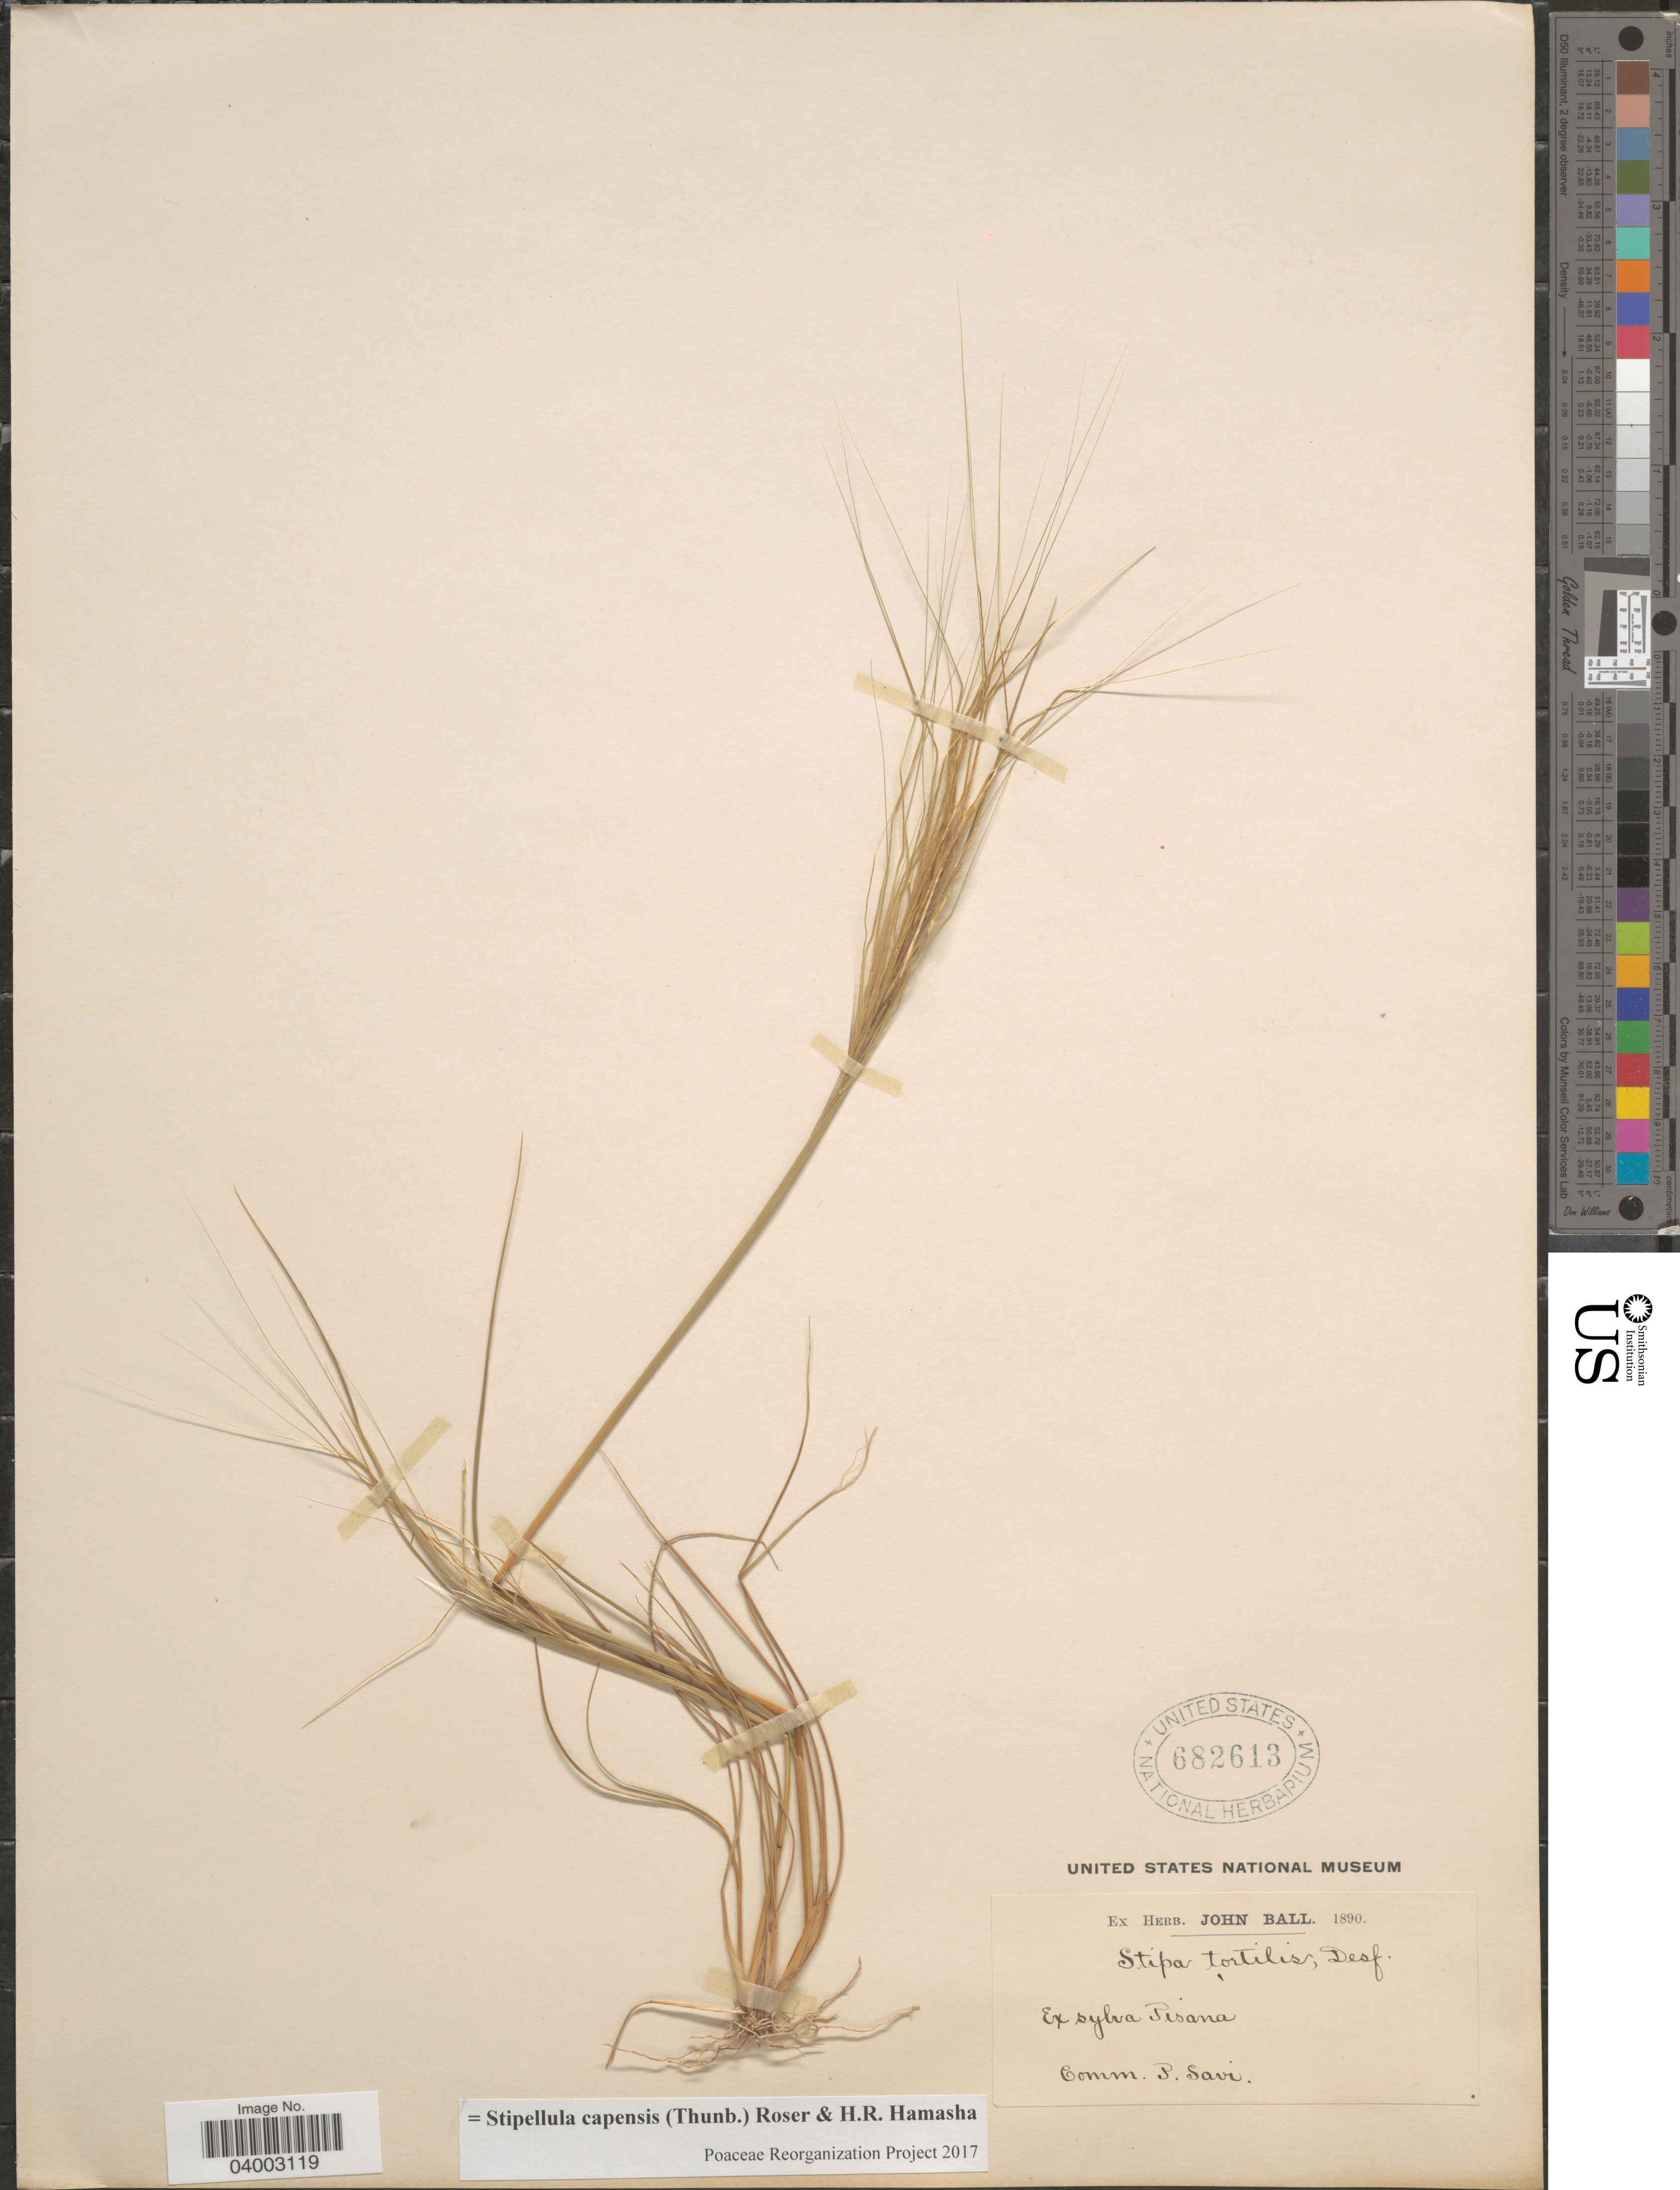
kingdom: Plantae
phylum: Tracheophyta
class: Liliopsida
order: Poales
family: Poaceae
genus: Stipellula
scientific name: Stipellula capensis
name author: (Thunb.) Röser & H. R. Hamasha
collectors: ex herb. John Ball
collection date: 1890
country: Italy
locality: Ex sylva Pisana.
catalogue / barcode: US 682613